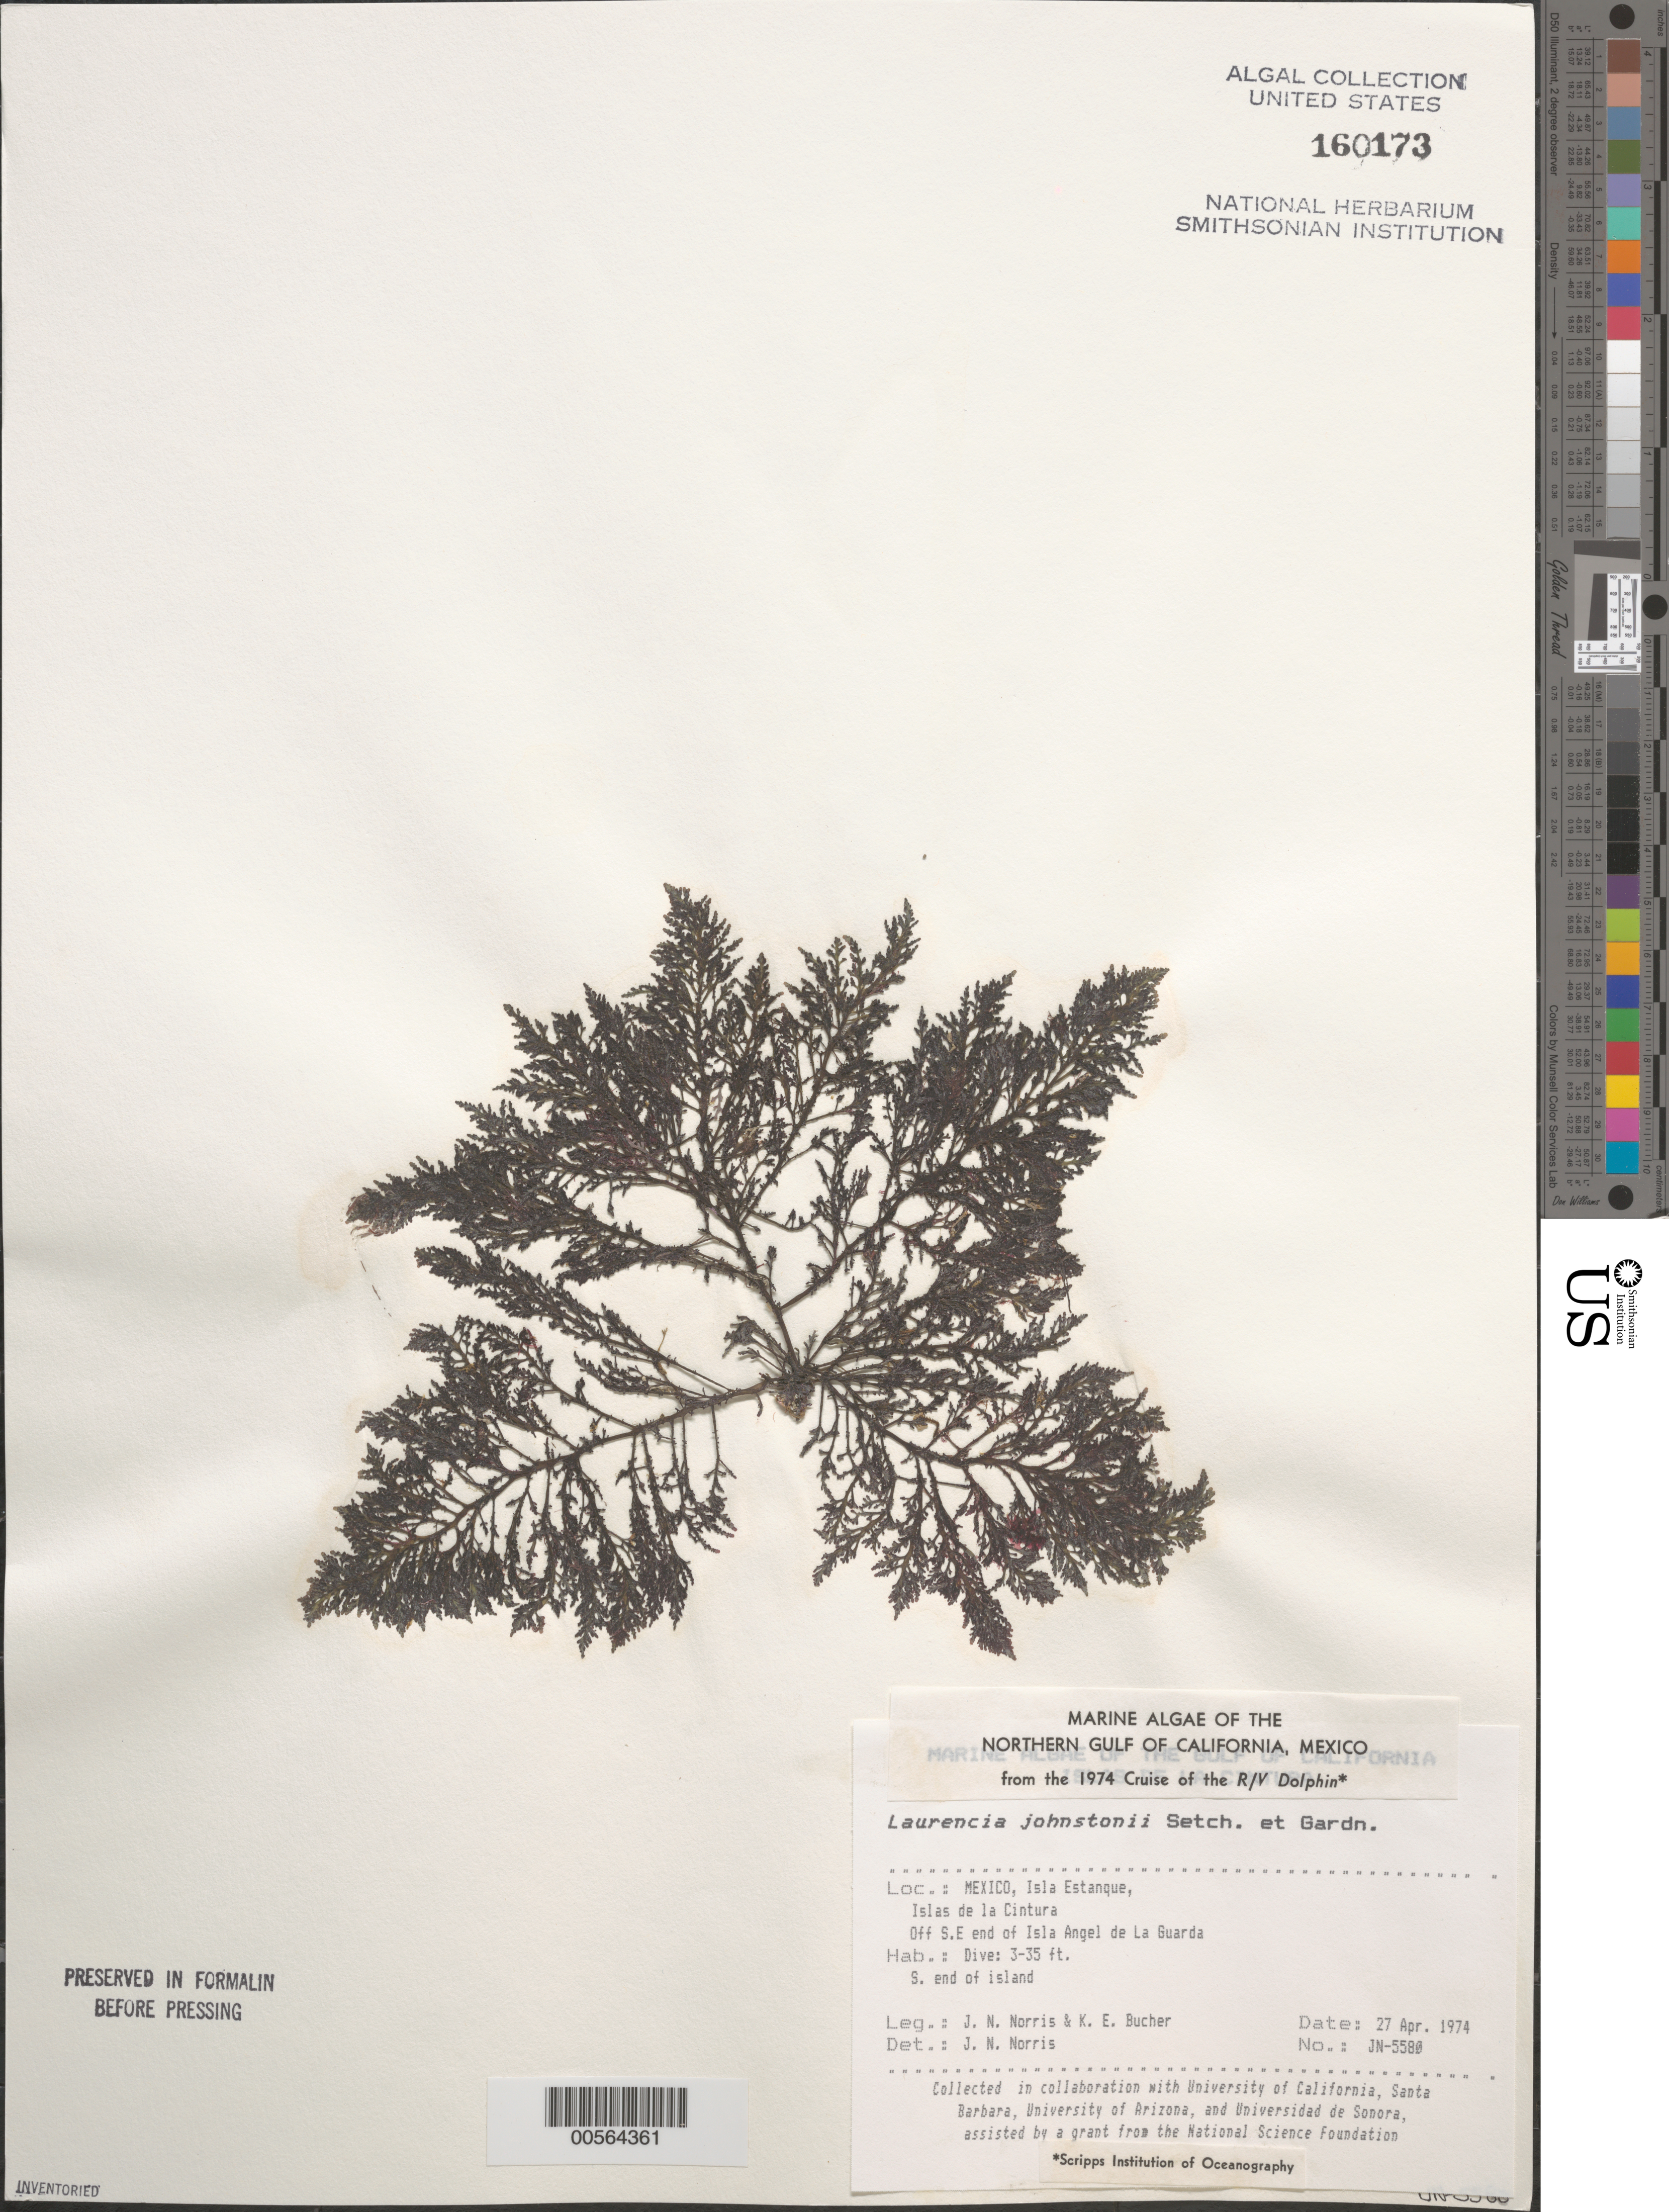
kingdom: Plantae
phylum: Rhodophyta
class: Florideophyceae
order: Ceramiales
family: Rhodomelaceae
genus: Laurencia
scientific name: Laurencia johnstonii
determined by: Norris, James N.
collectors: J. N. Norris & K. E. Bucher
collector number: JN-5580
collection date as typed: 27 Apr 1974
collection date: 1974-04-27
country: Mexico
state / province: Baja California Norte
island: Isla Estanque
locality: Off Isla Angel de la Guarda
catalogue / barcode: US 160173